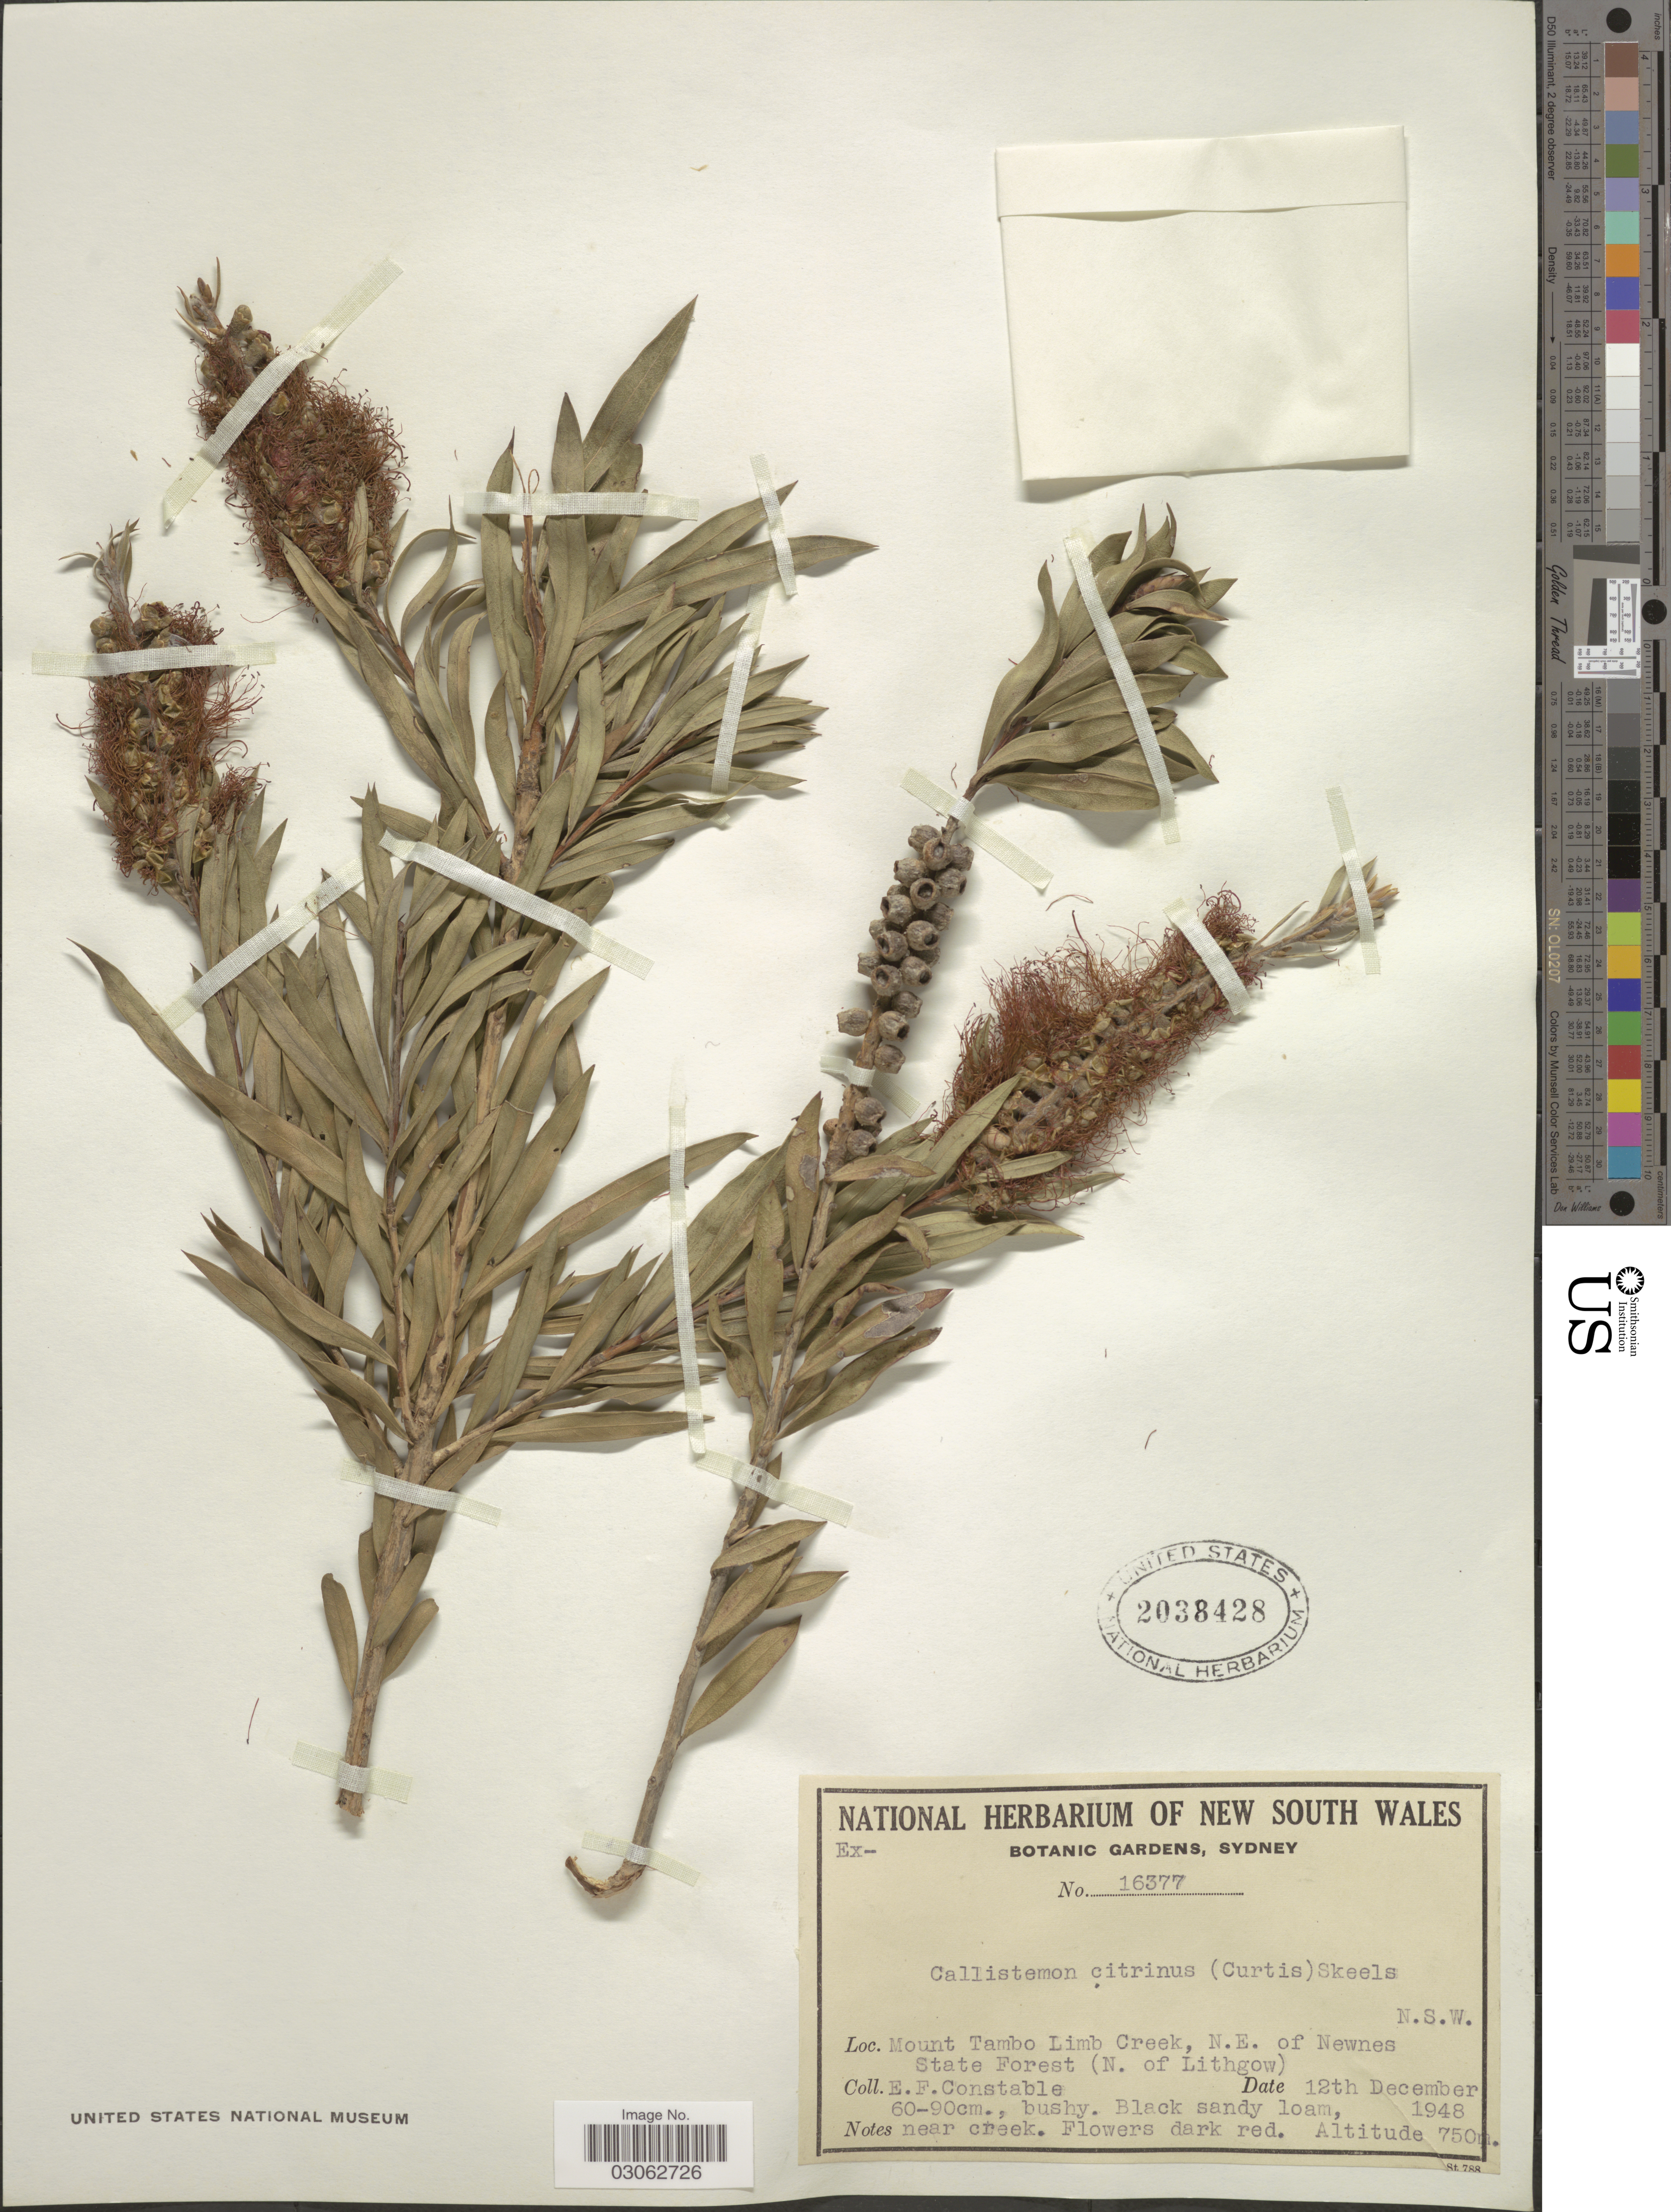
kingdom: Plantae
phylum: Tracheophyta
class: Magnoliopsida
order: Myrtales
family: Myrtaceae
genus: Callistemon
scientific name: Callistemon citrinus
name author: (Curtis) Skeels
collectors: E. F. Constable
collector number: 16377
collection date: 1948-12-12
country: Australia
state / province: New South Wales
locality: Mouth Tambo Limb Creek, N.E. of Newnes State Forest (N. of Lithgow). N.S.W.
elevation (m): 750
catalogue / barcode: US 2038428